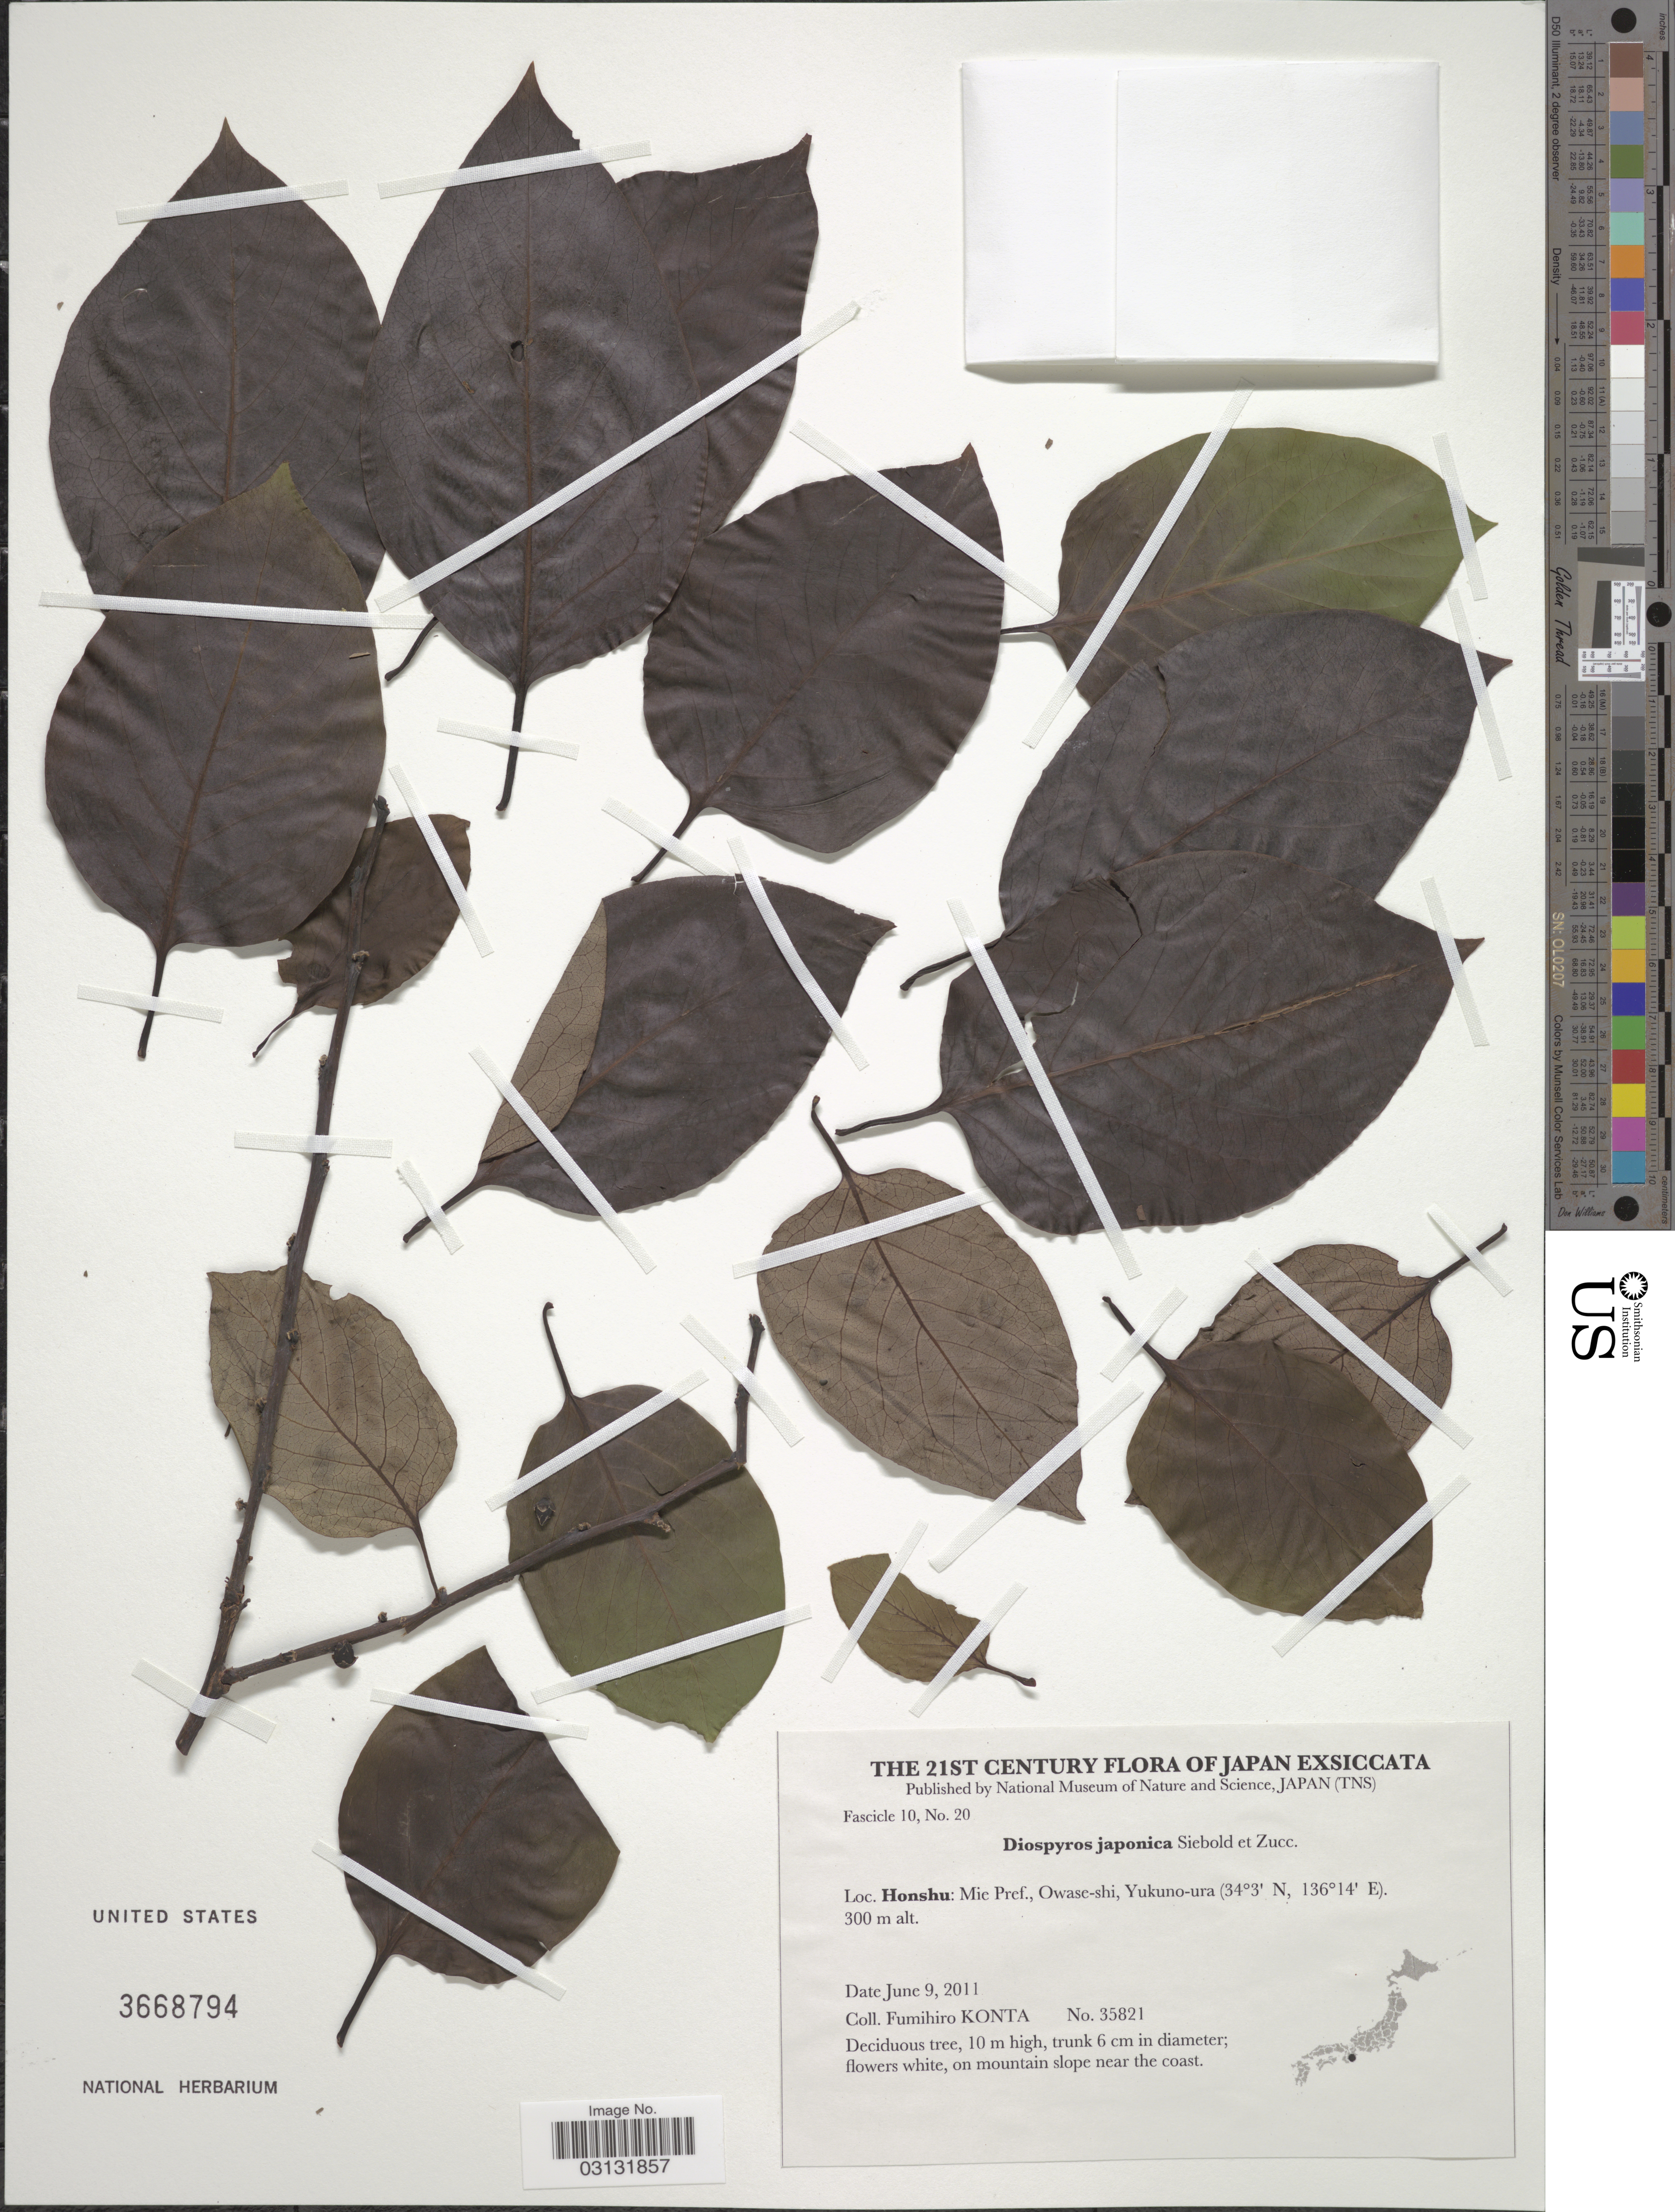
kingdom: Plantae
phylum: Tracheophyta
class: Magnoliopsida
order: Ericales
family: Ebenaceae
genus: Diospyros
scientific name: Diospyros japonica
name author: Siebold & Zucc.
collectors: F. Konta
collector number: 35821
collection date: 2011-06-09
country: Japan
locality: Honshu: Mie Pref., Owase-shi, Yukuno-ura.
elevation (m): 300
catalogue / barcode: US 3668794